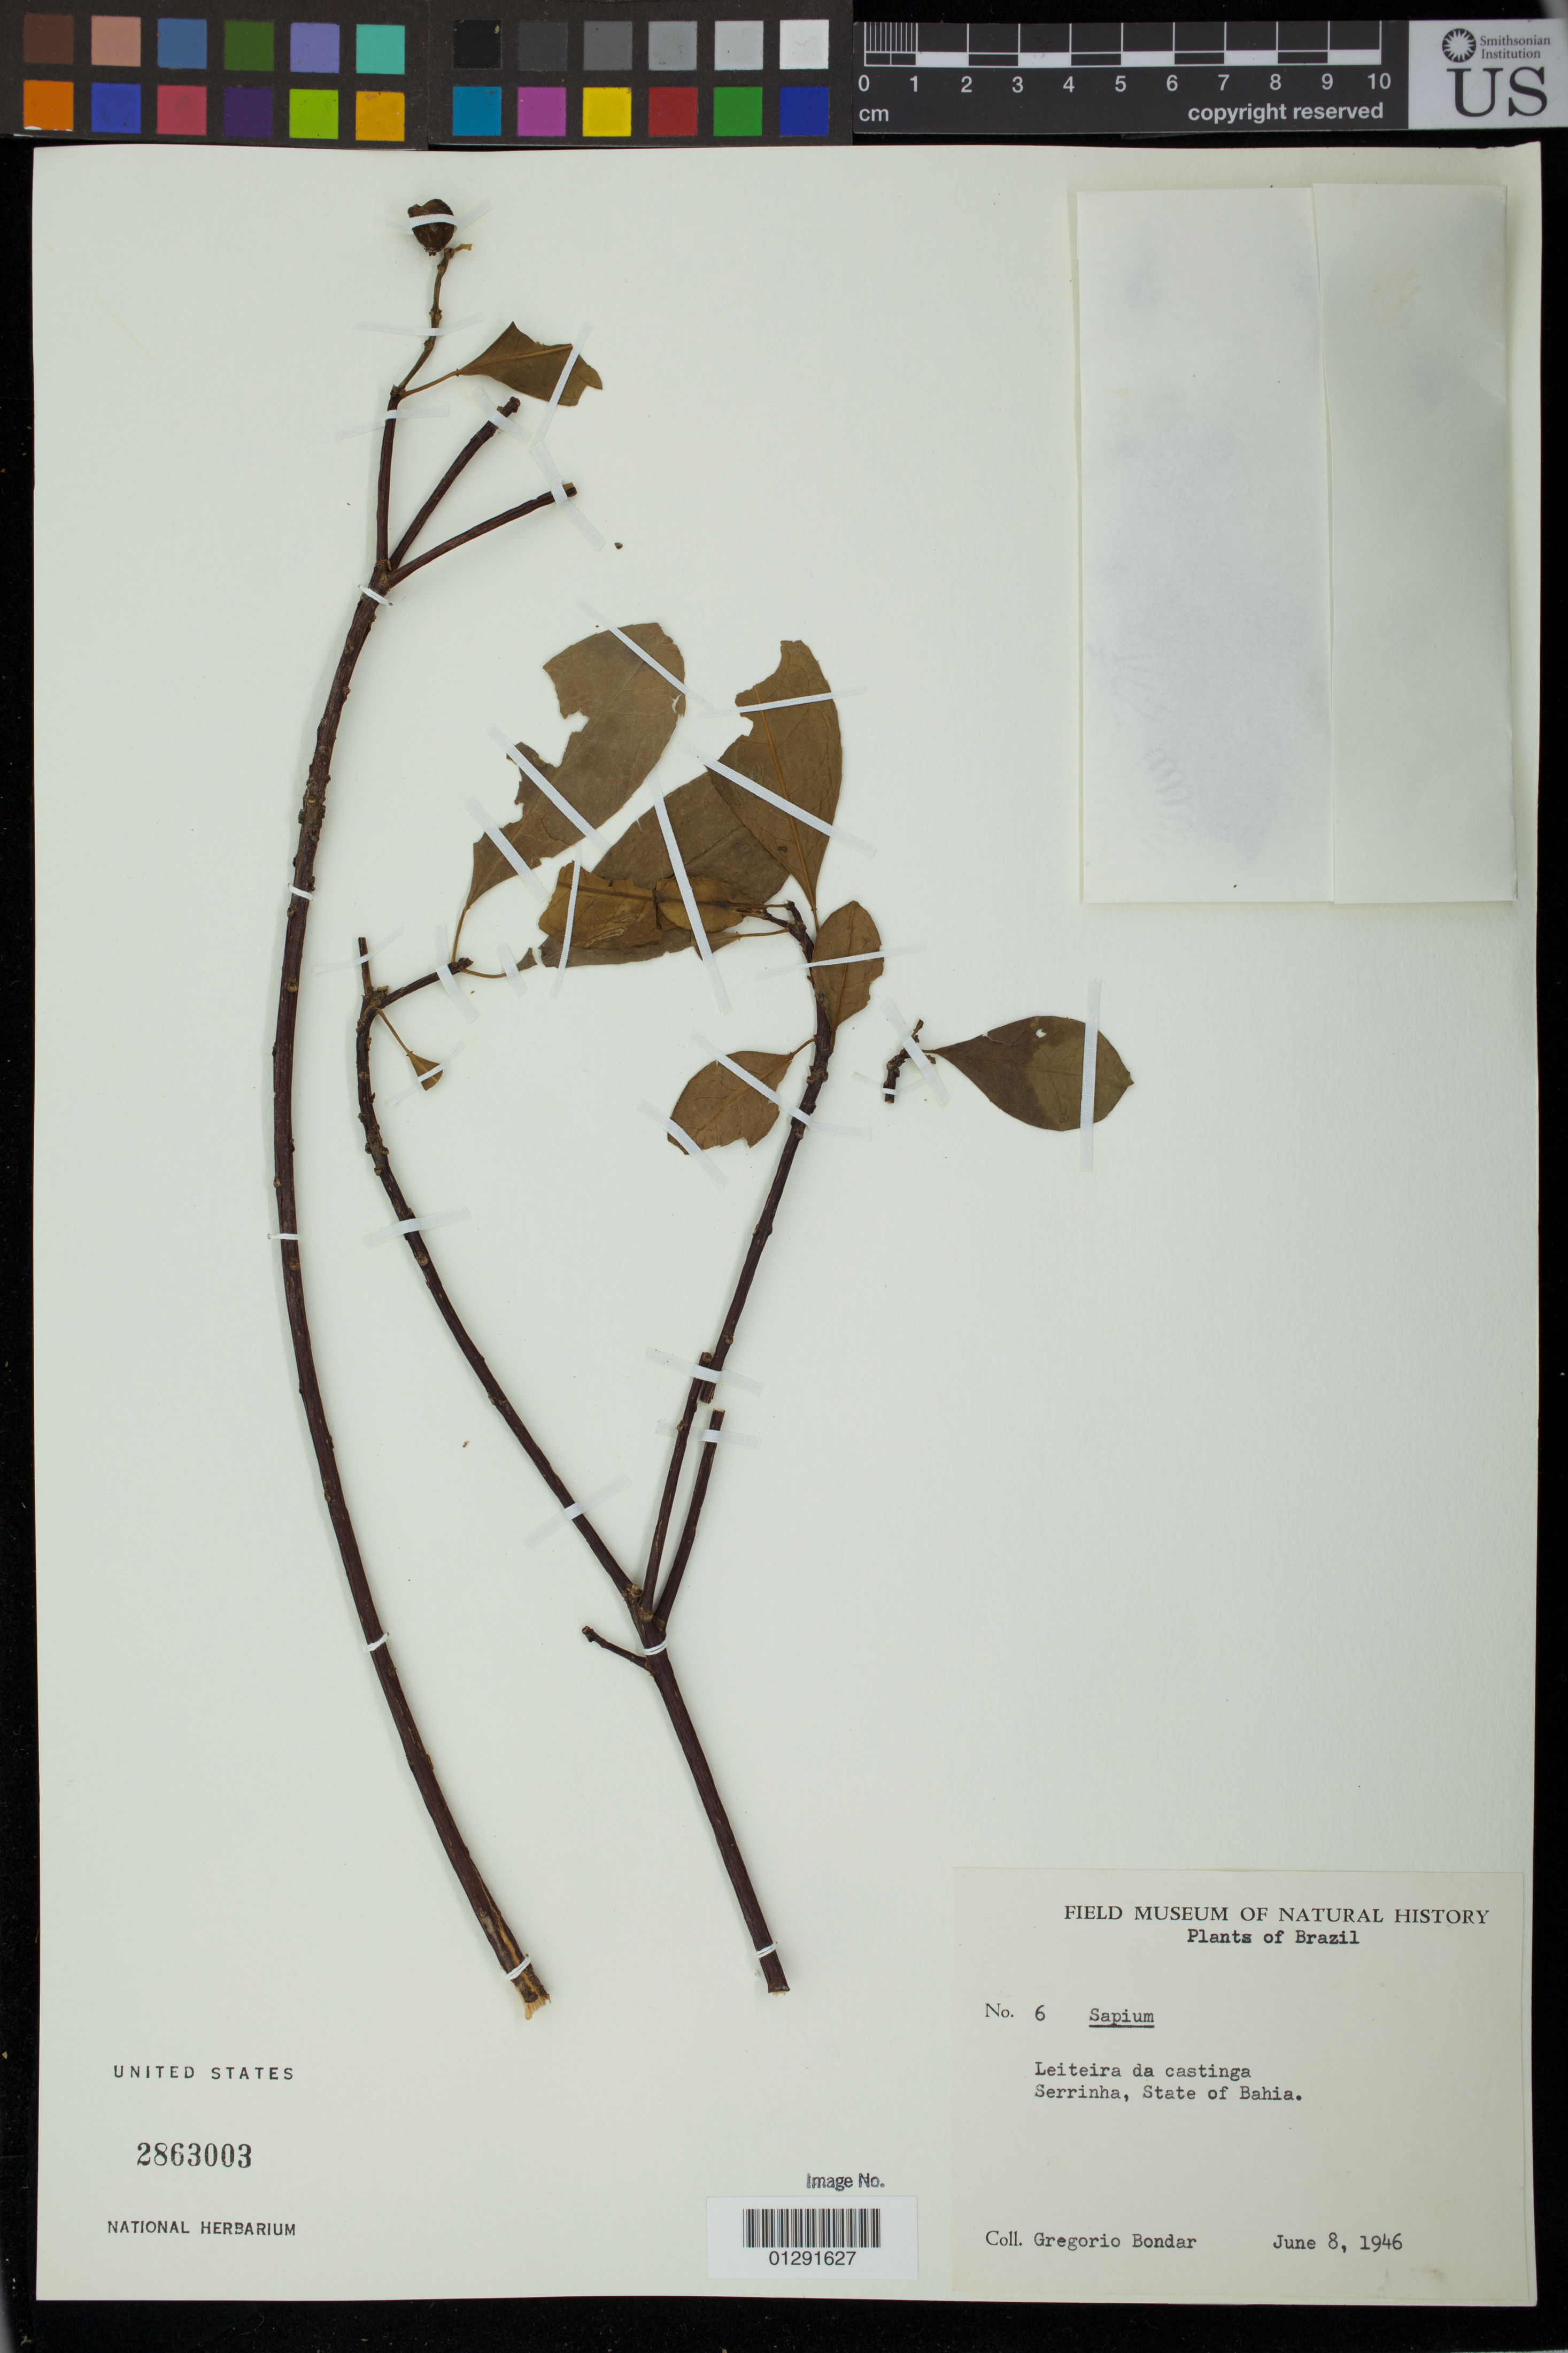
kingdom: Plantae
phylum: Tracheophyta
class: Magnoliopsida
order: Malpighiales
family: Euphorbiaceae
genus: Sapium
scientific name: Sapium sp.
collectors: G. G. Bondar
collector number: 6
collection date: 1946-06-08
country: Brazil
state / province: Bahia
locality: Leiteira da casting, Serrinha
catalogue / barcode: US 2863003